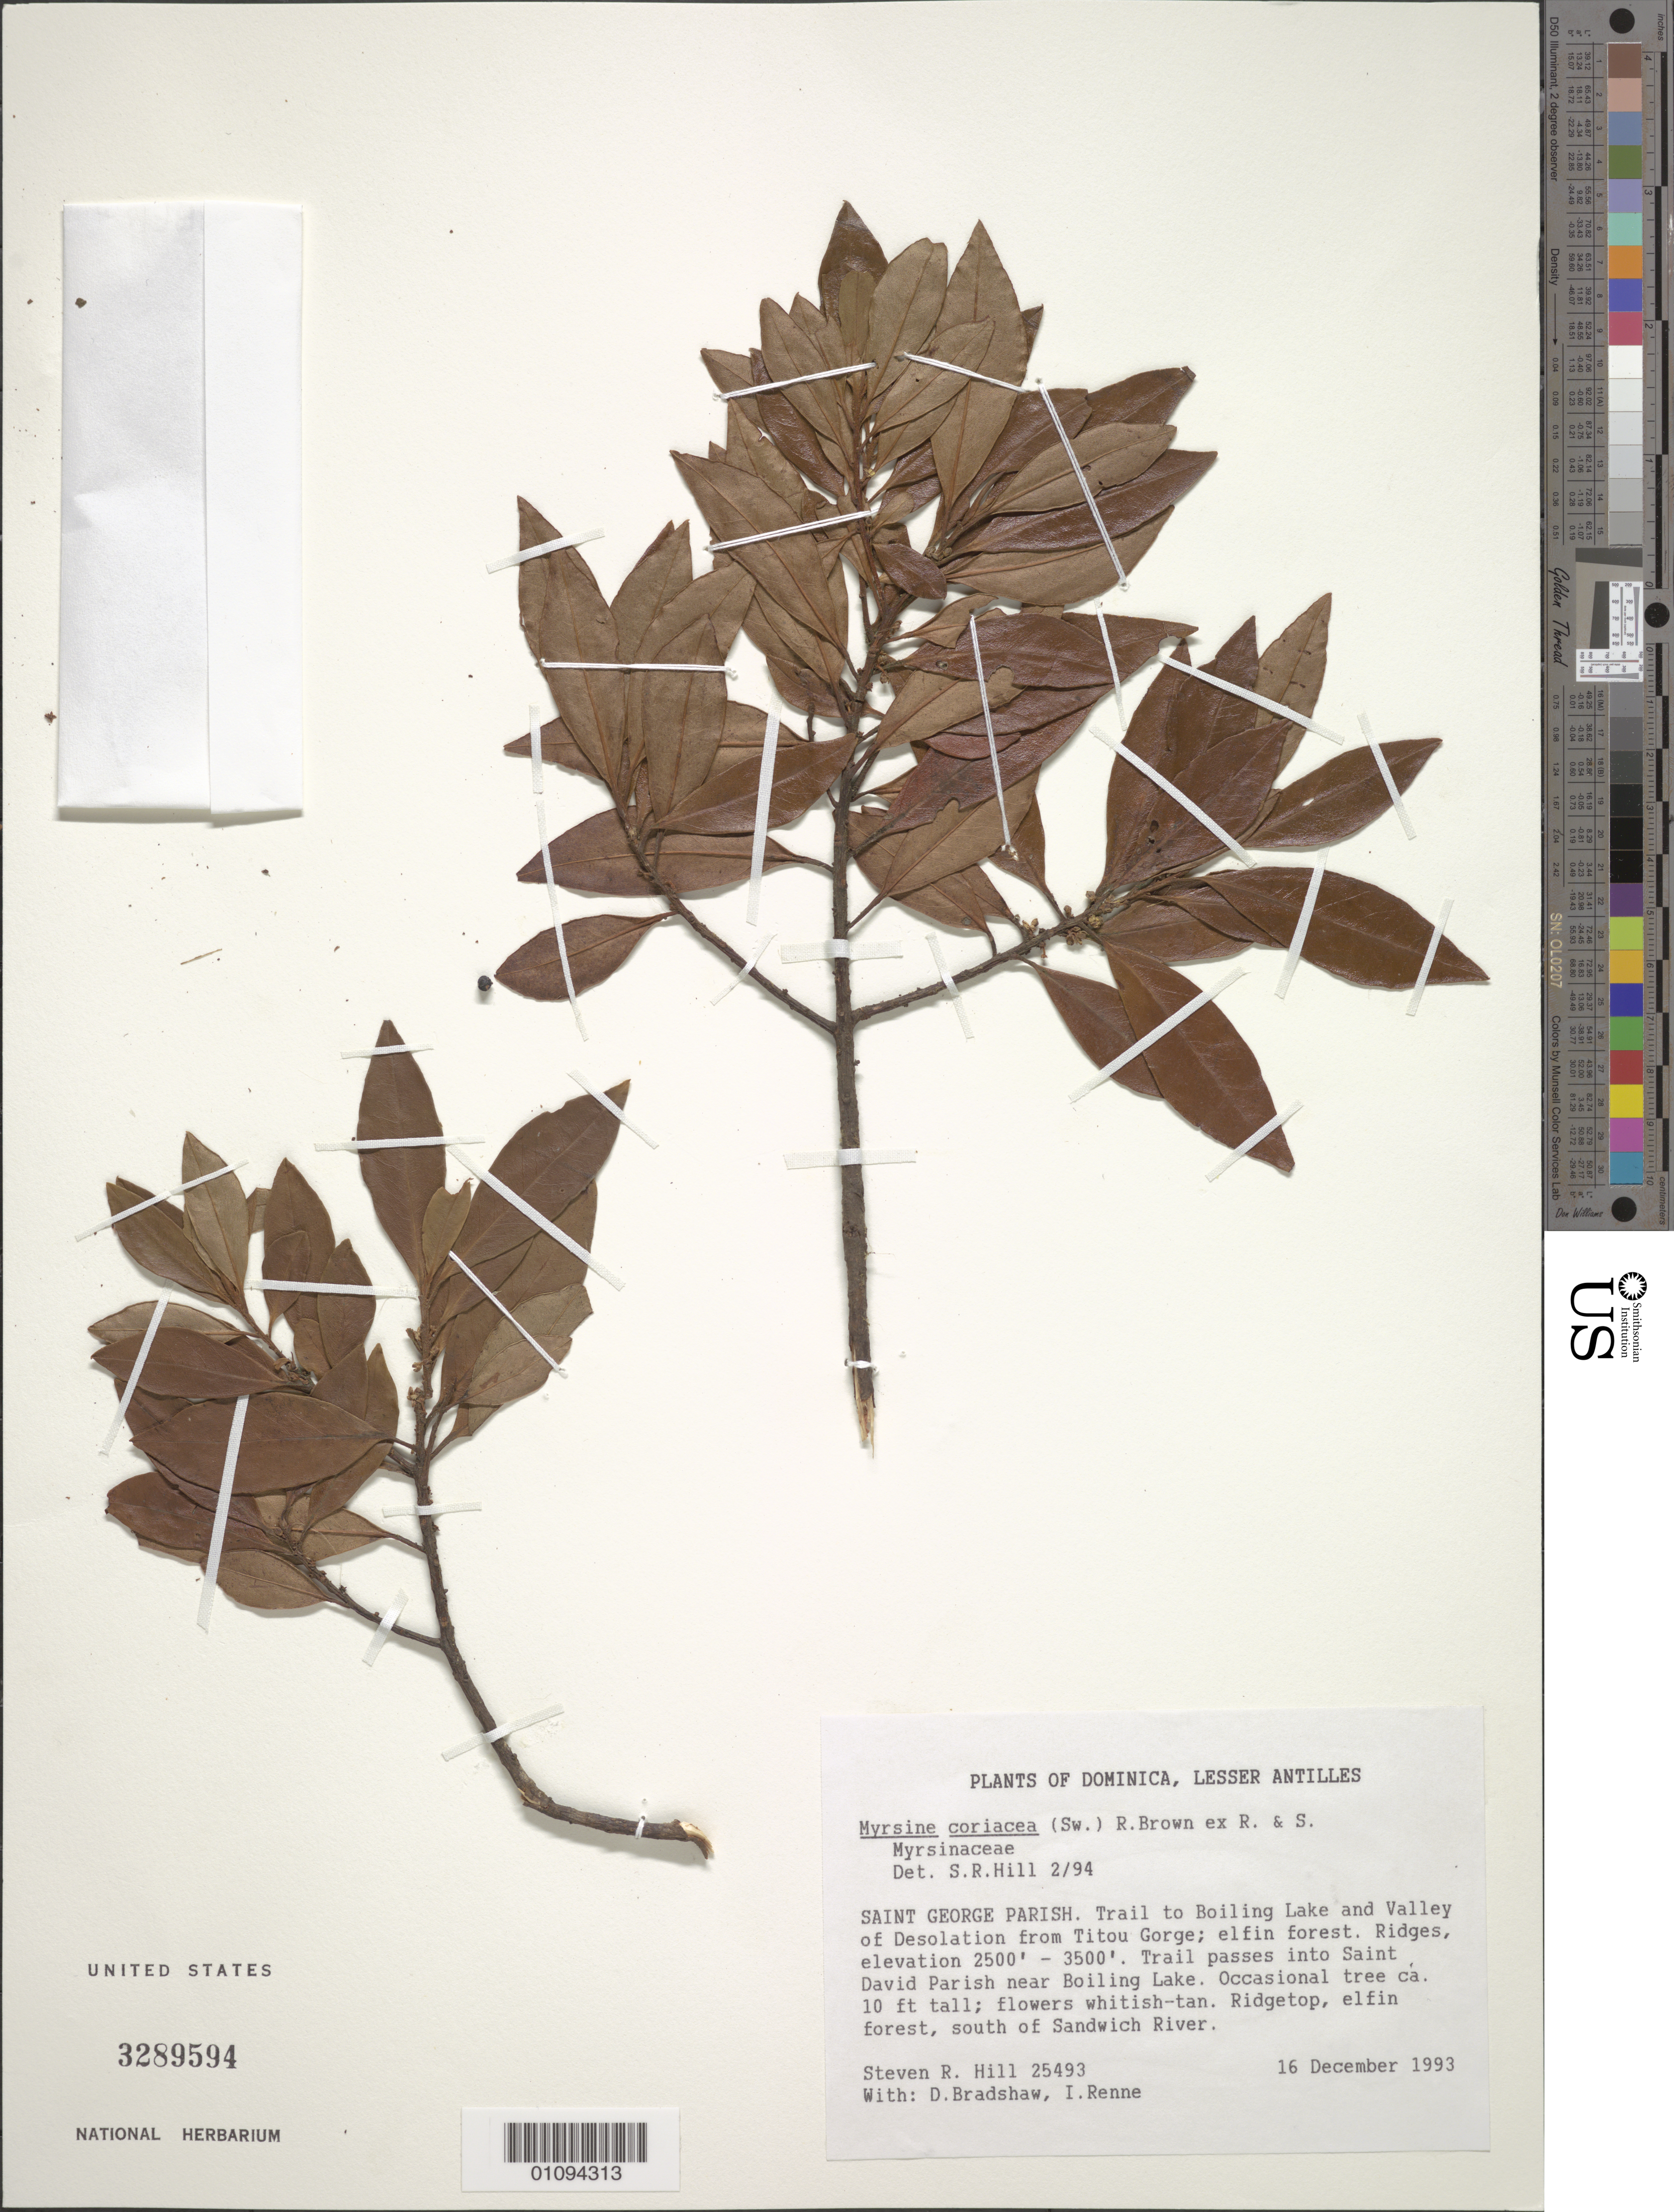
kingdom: Plantae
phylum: Tracheophyta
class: Magnoliopsida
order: Ericales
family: Primulaceae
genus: Myrsine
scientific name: Myrsine coriacea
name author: (Sw.) R. Br. ex Roem. & Schult.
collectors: S. R. Hill, D. Bradshaw & I. Renne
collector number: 25493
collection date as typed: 16 Dec 1993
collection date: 1993-12-16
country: Dominica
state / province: St. George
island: Dominica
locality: Trail to Boiling Lake and Valley of Desolation from Titou Gorge, elfin forest, ridgetop, S of Sandwich River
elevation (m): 762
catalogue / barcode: US 3289594